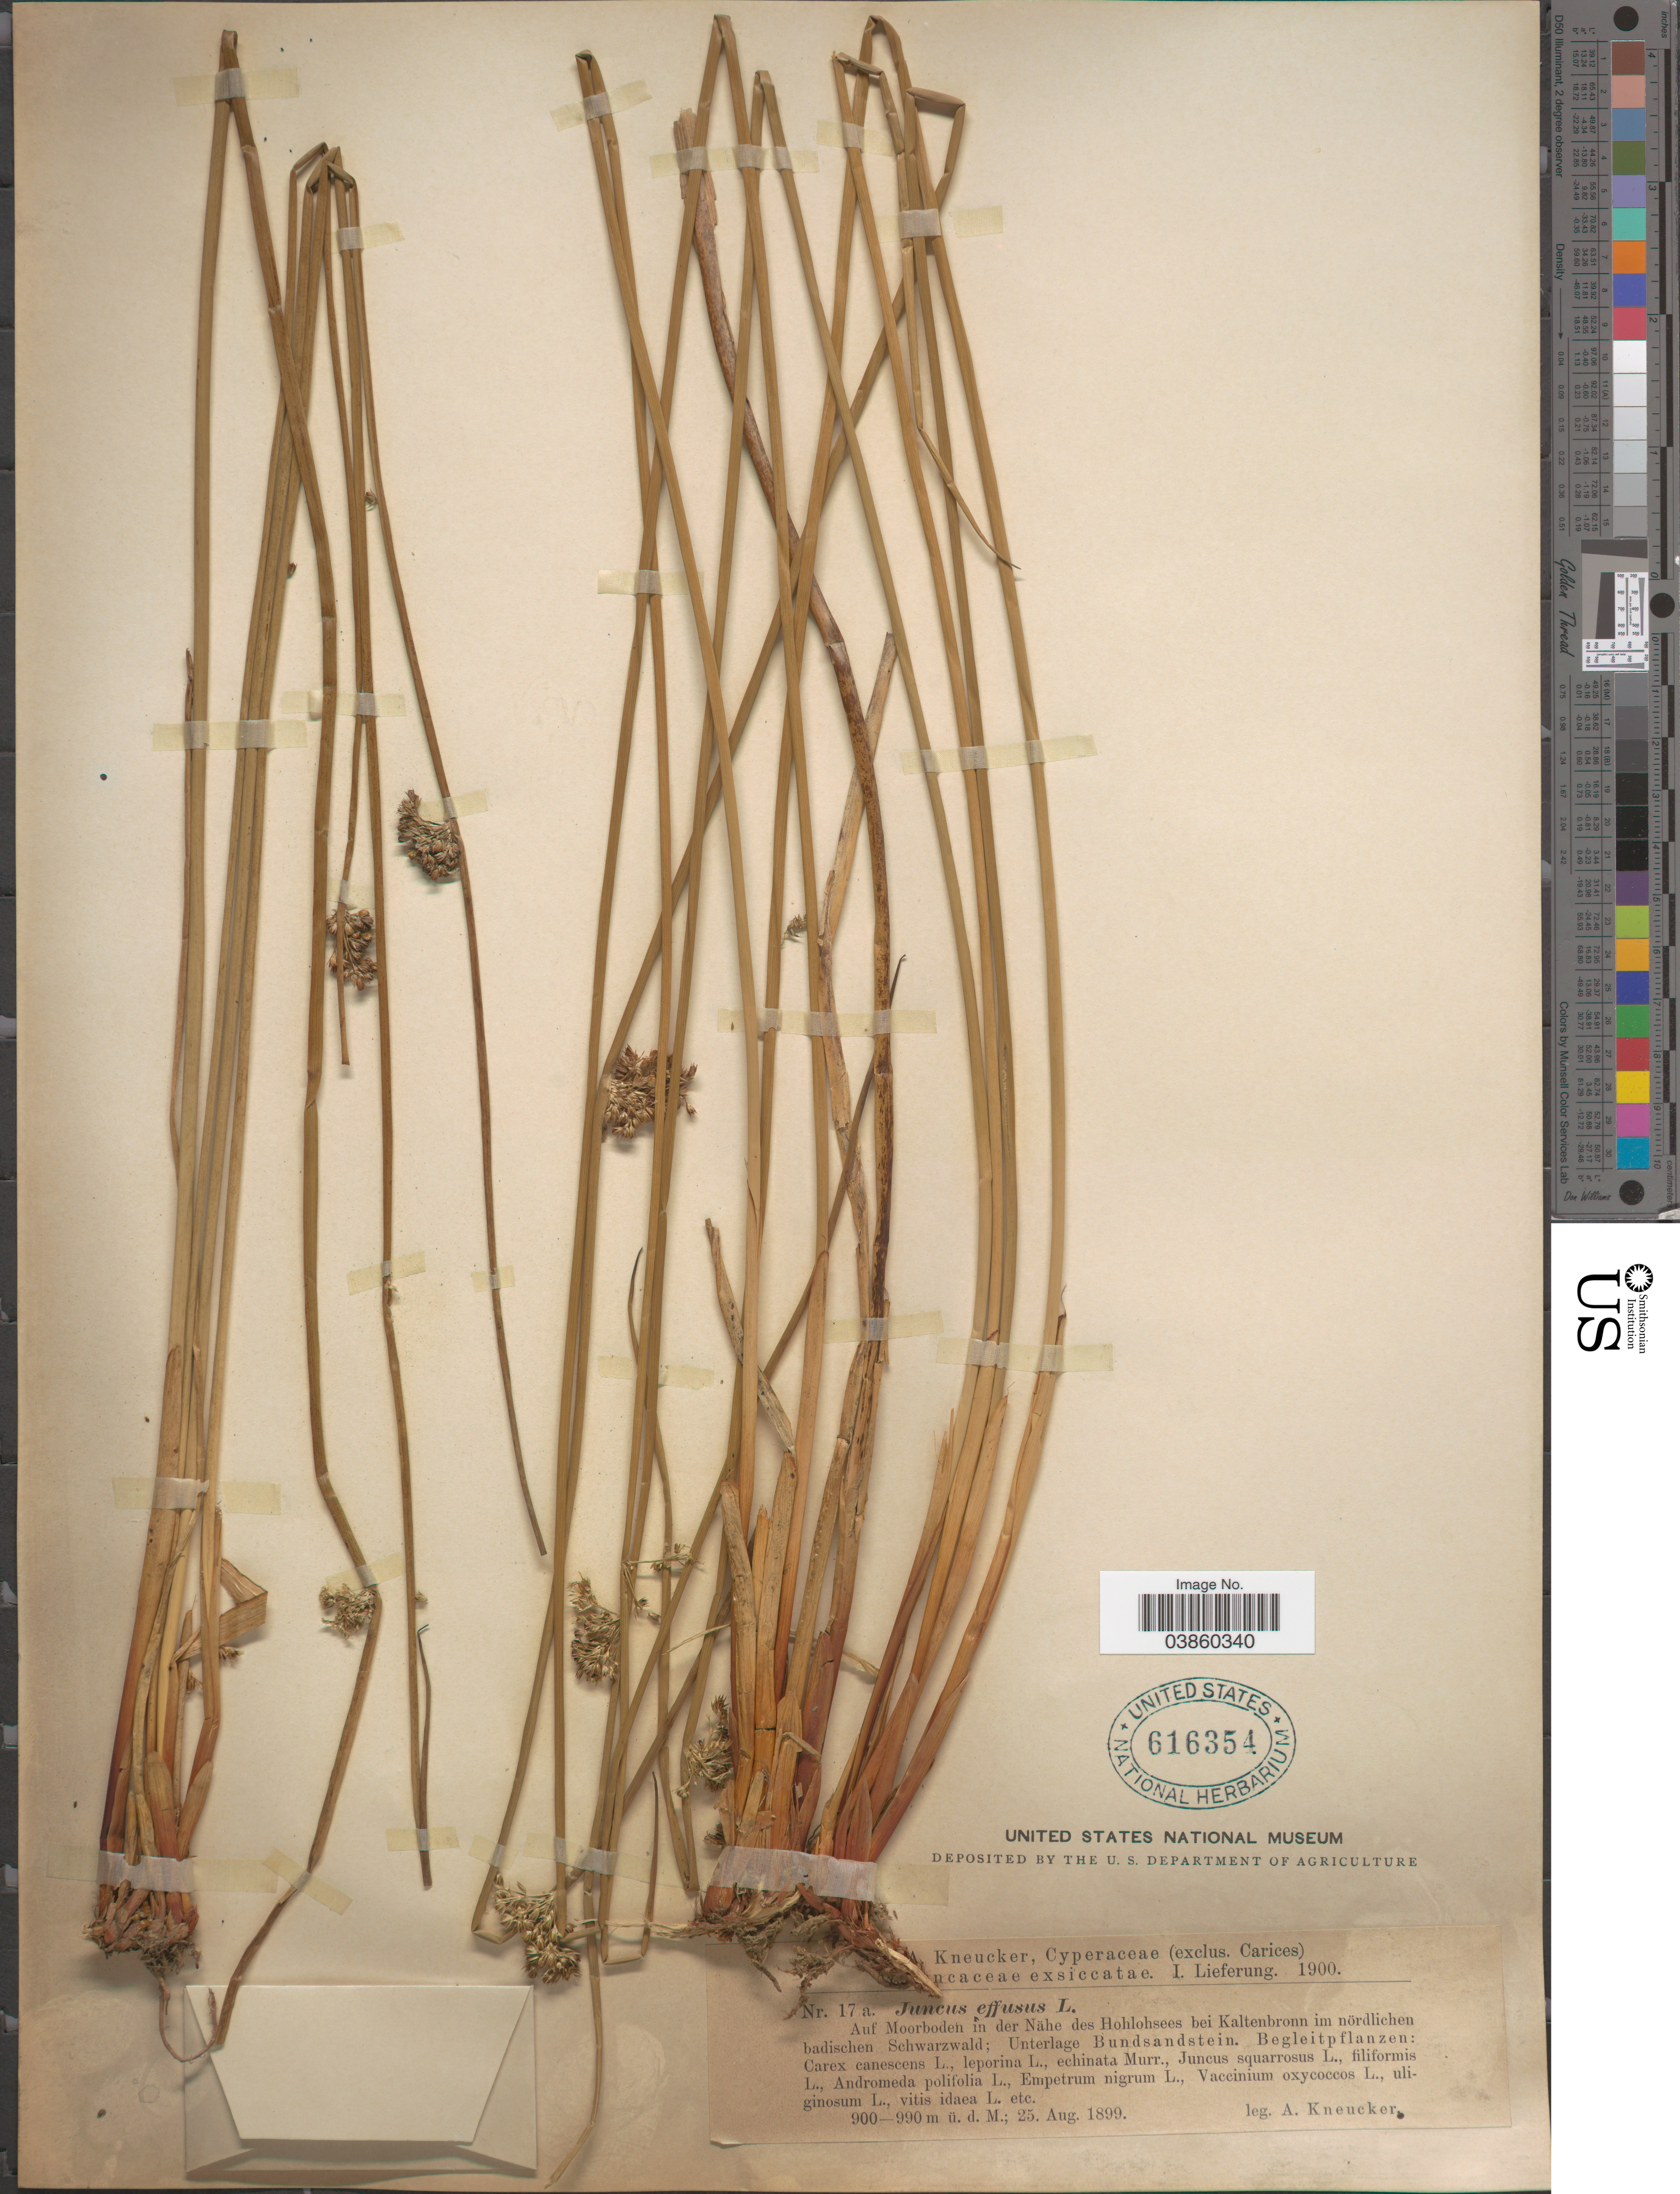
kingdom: Plantae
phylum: Tracheophyta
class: Liliopsida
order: Poales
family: Juncaceae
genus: Juncus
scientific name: Juncus effusus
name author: L.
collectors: A. Kneucker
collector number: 17a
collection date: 1899-08-25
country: Germany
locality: Auf Moorboden in de Nähe des Hohlohsees bei Kaltenbronn im nördlichen badischen Schwarzwald; Unterlage Bundsandstein.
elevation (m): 900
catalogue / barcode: US 616354